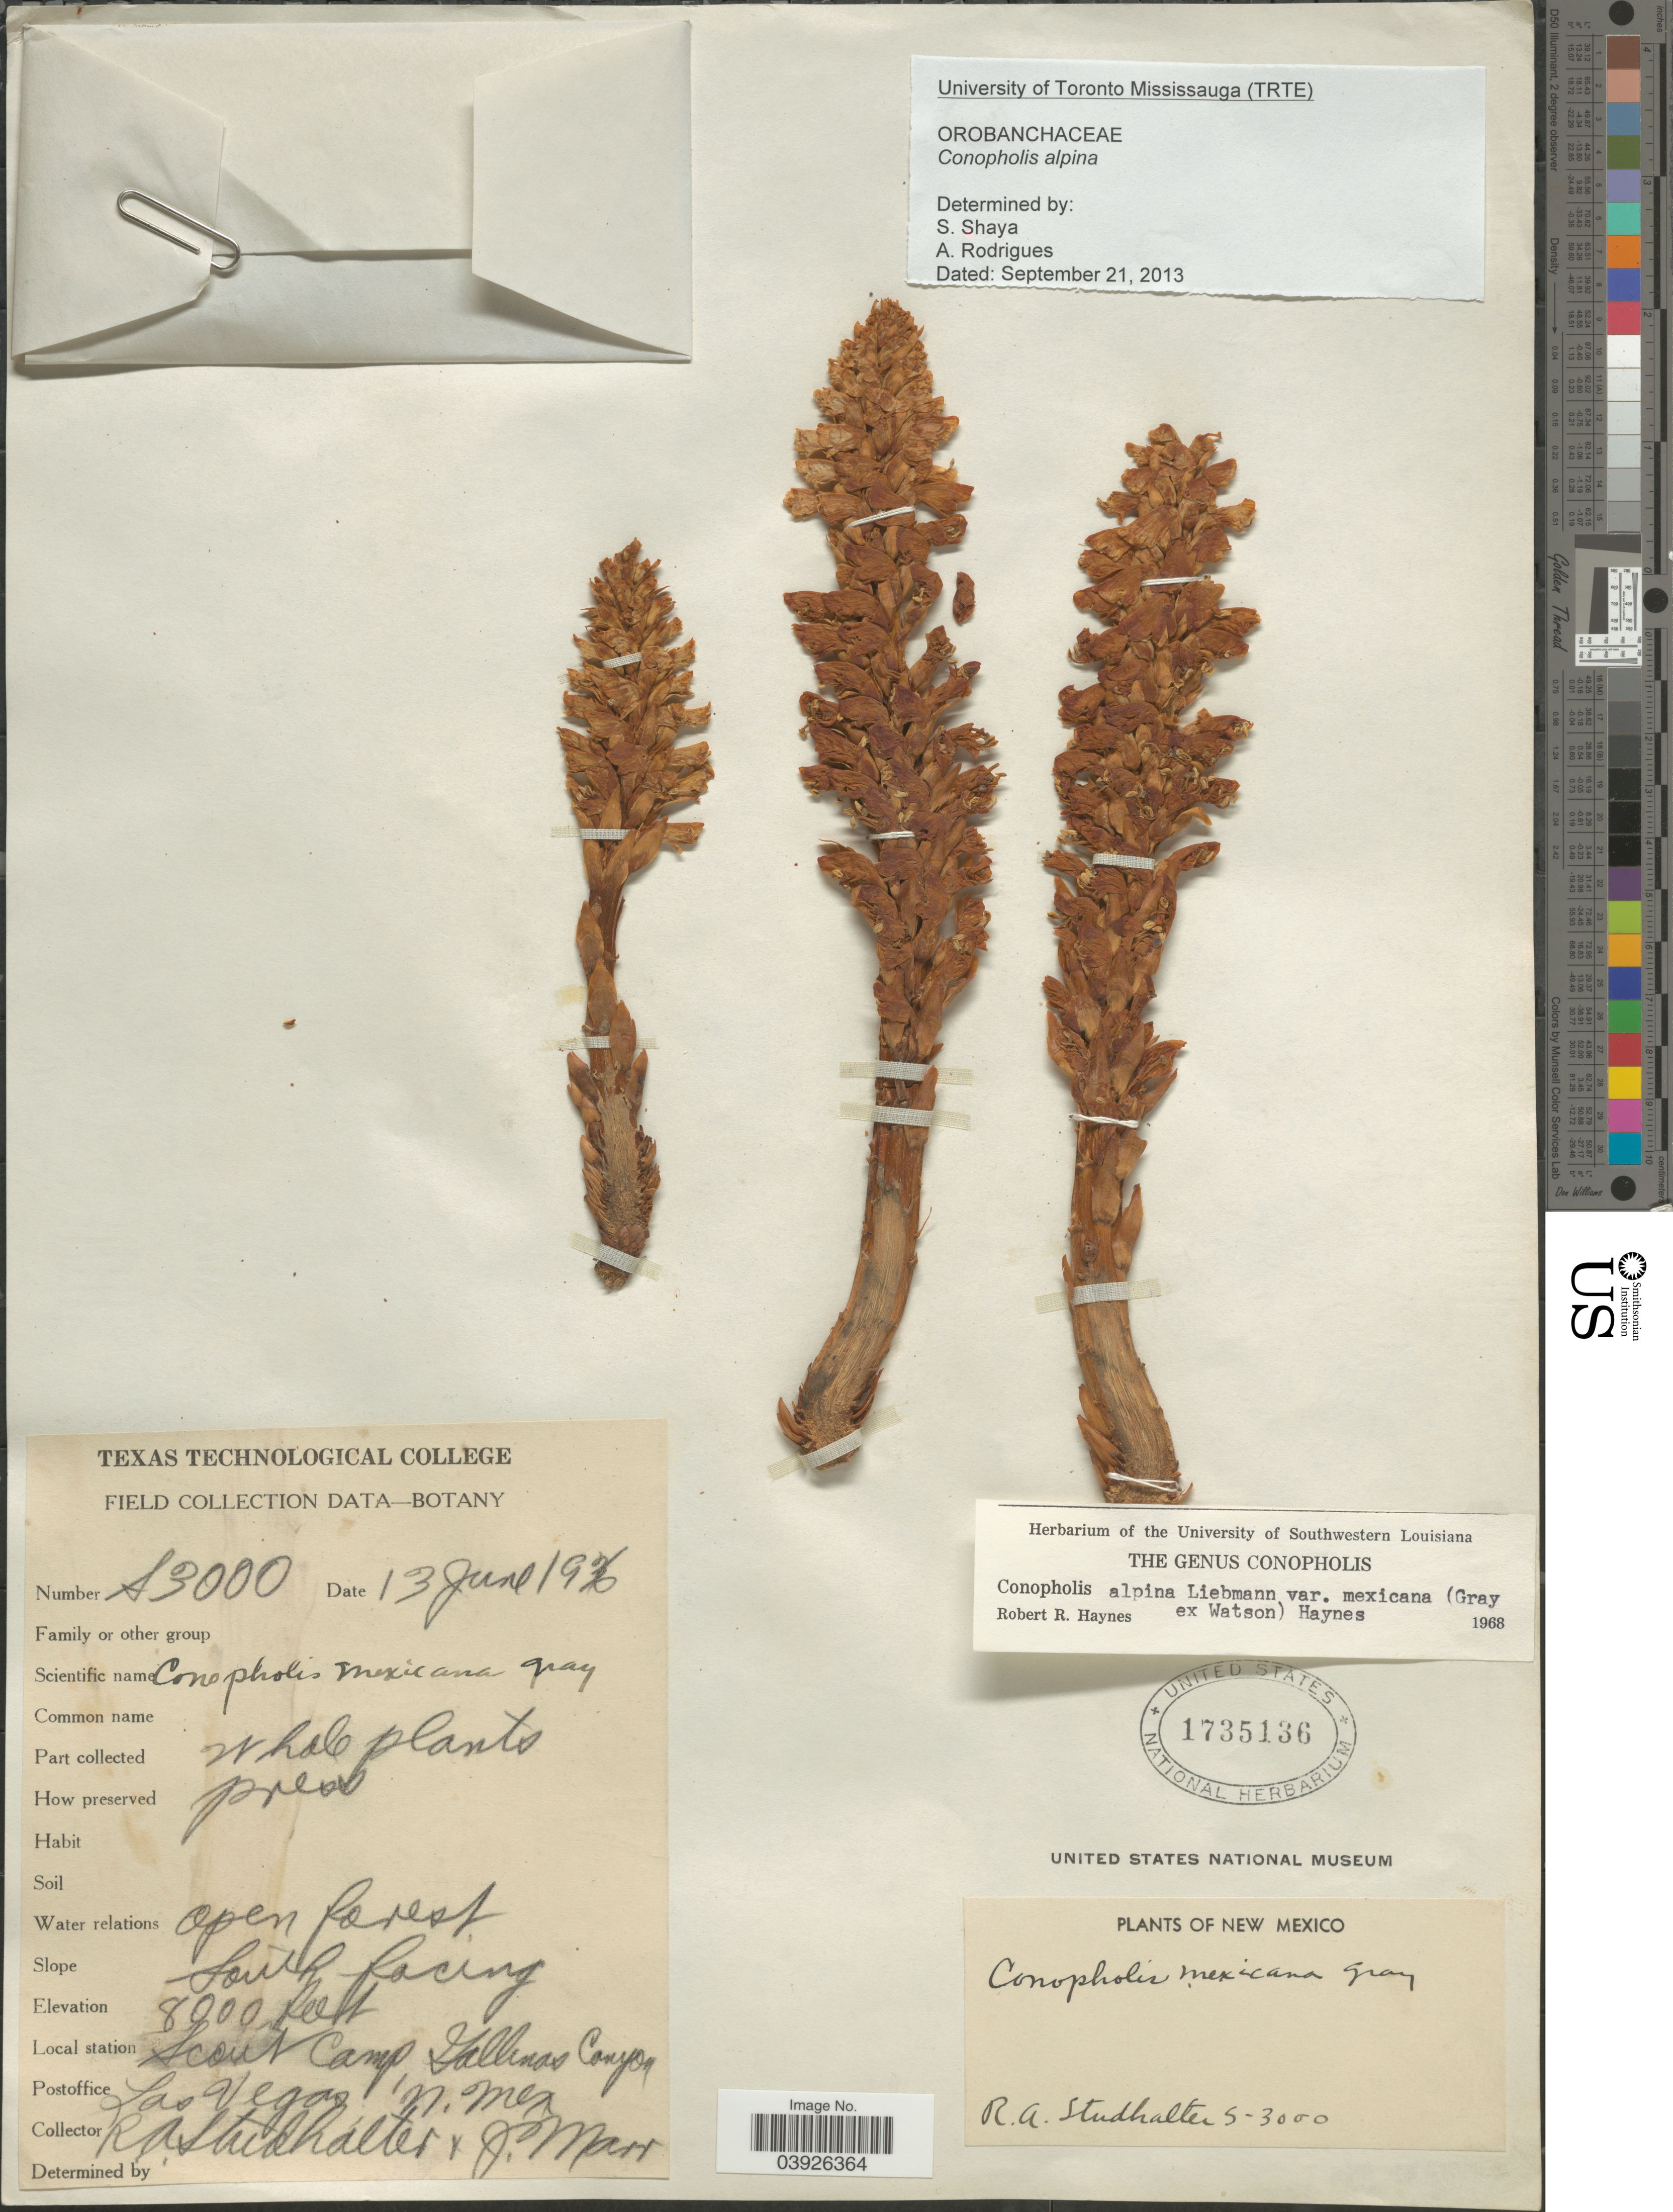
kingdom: Plantae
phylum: Tracheophyta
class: Magnoliopsida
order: Lamiales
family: Orobanchaceae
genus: Conopholis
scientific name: Conopholis alpina var. mexicana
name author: (A. Gray ex S. Watson) R.R. Haynes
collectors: R. Studhalter & J. Marr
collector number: A3000*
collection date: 1936-06-13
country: United States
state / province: New Mexico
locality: Slope South facing. Scout Camp, Gallinas Canyon. Postoffice Las Vegas.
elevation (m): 2438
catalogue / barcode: US 1735136